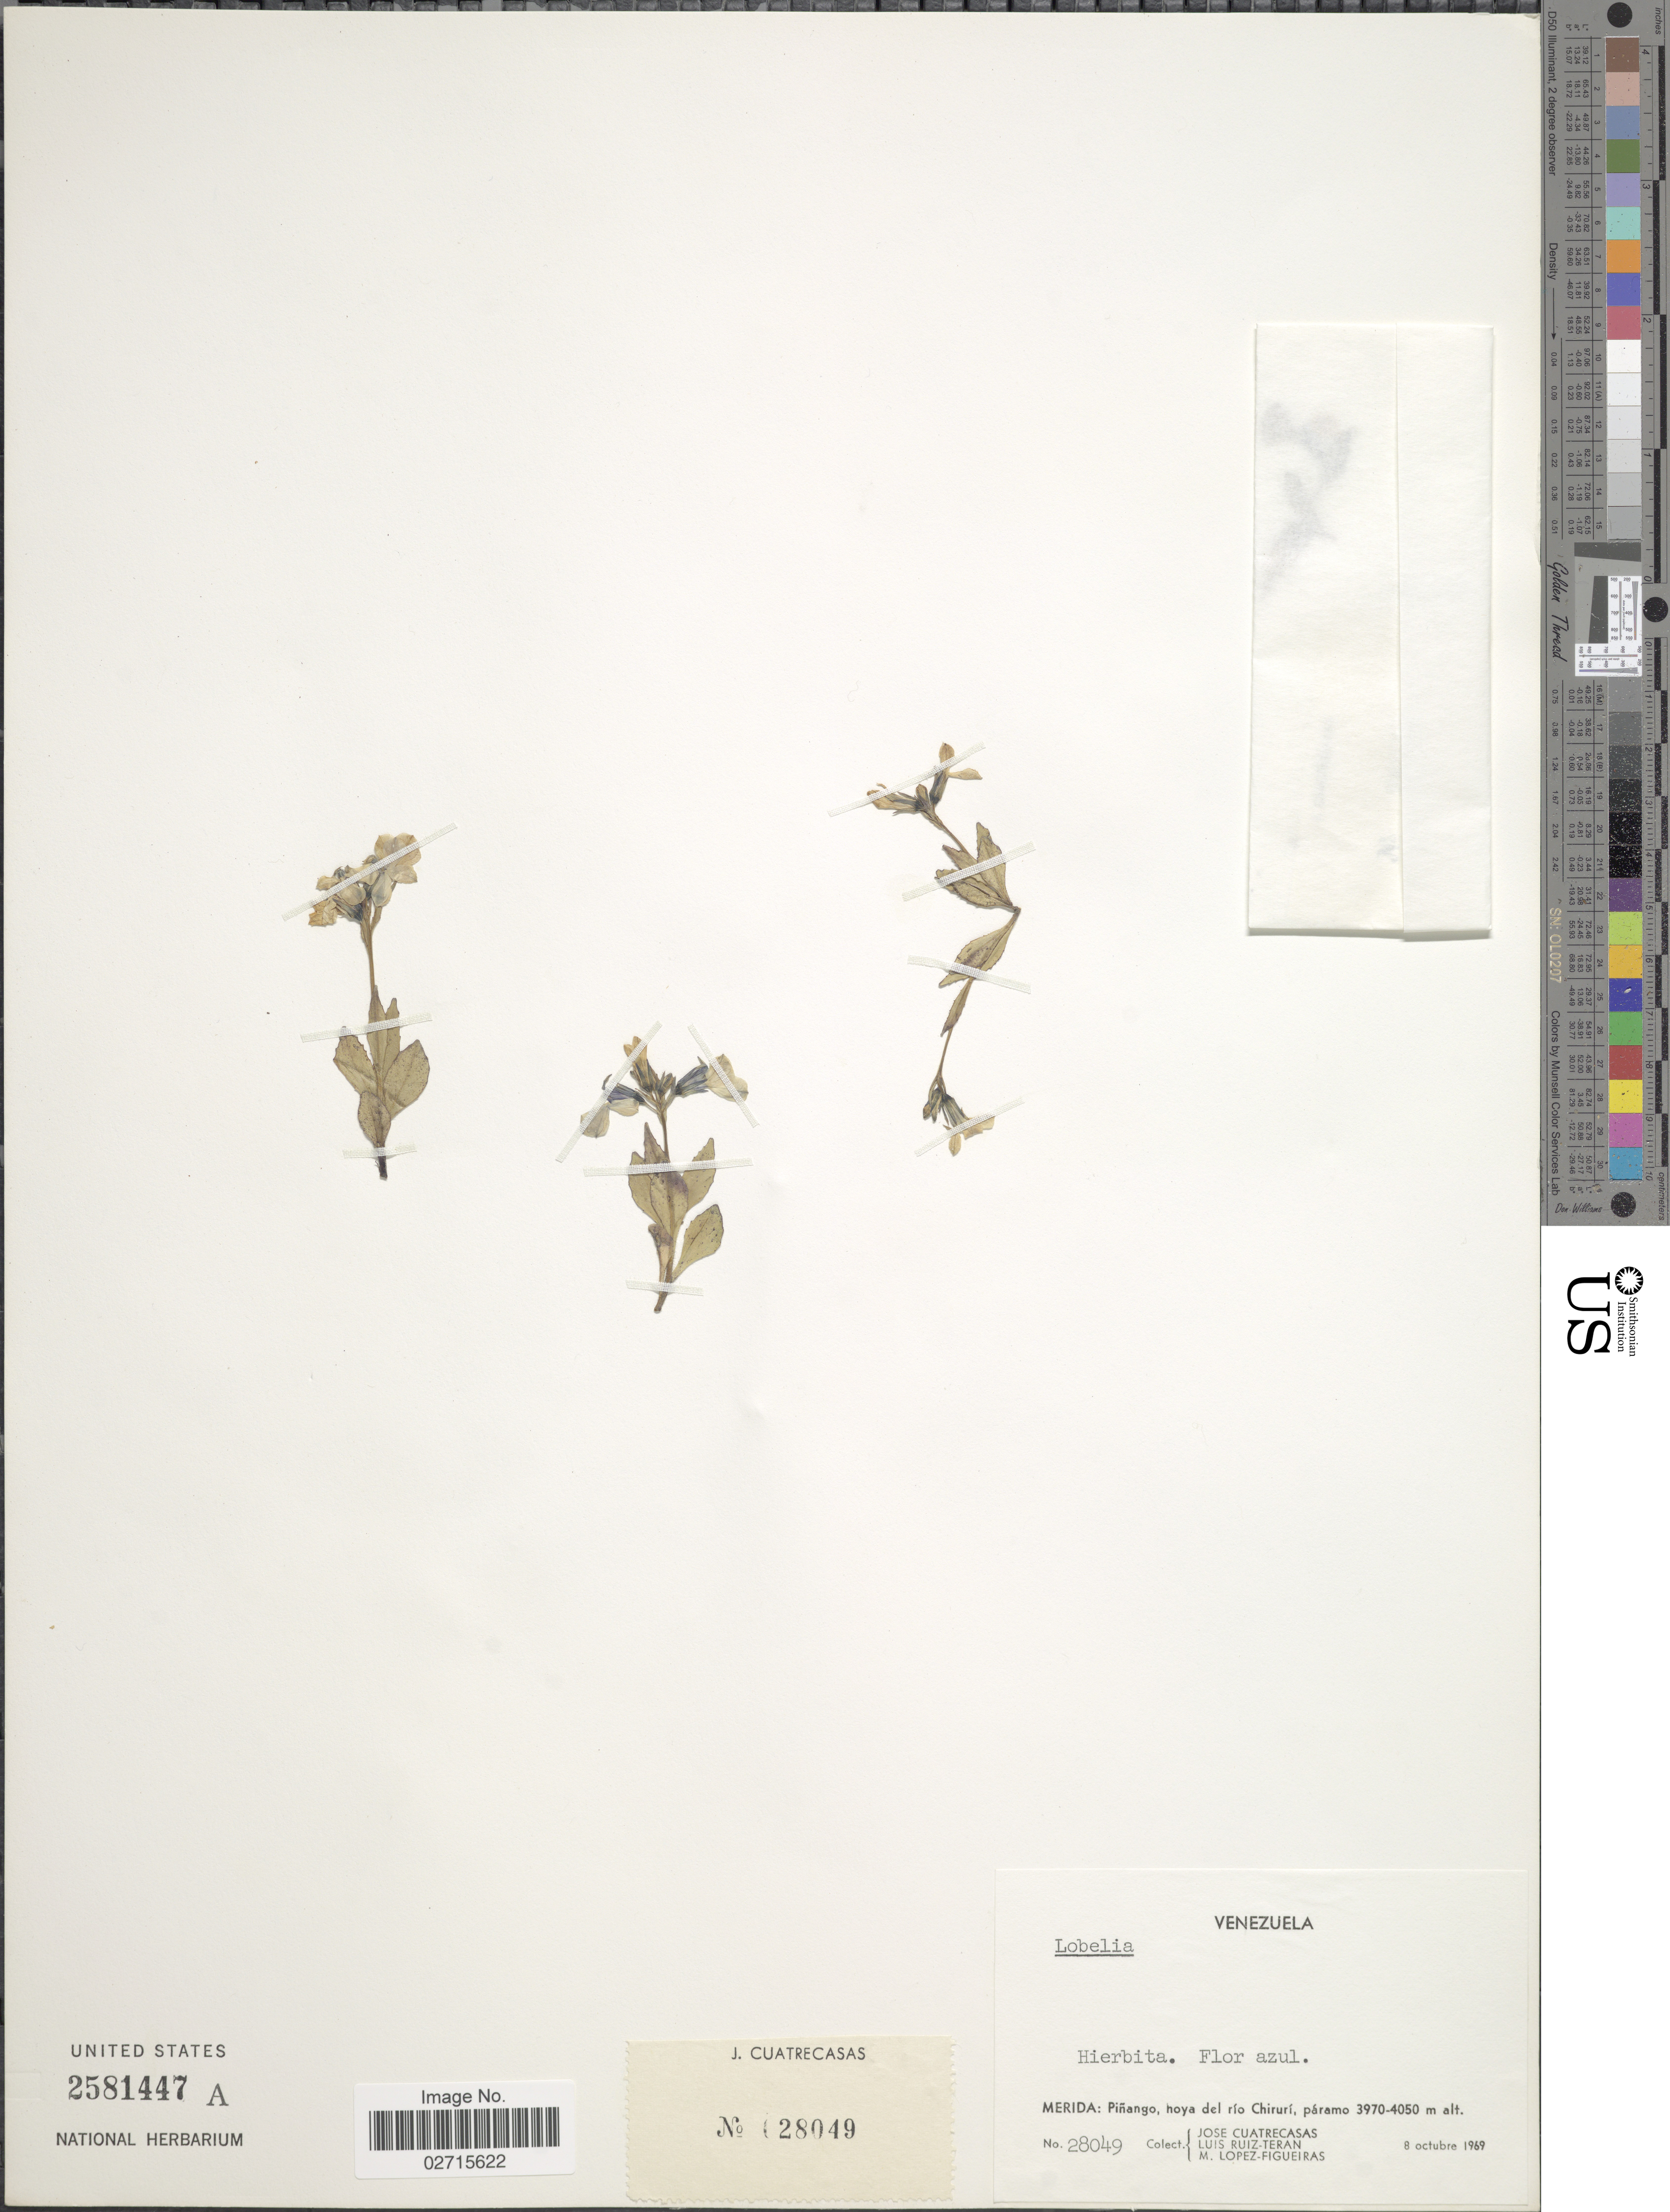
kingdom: Plantae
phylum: Tracheophyta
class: Magnoliopsida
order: Asterales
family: Campanulaceae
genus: Lobelia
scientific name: Lobelia sp.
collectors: J. Cuatrecasas, L. E. Ruíz-Terán & M. López Figueiras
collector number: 28049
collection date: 1969-10-08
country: Venezuela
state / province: Mérida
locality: Pinango, hoya del rio Chiruri, paramo.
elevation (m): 3970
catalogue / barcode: US 2581447A